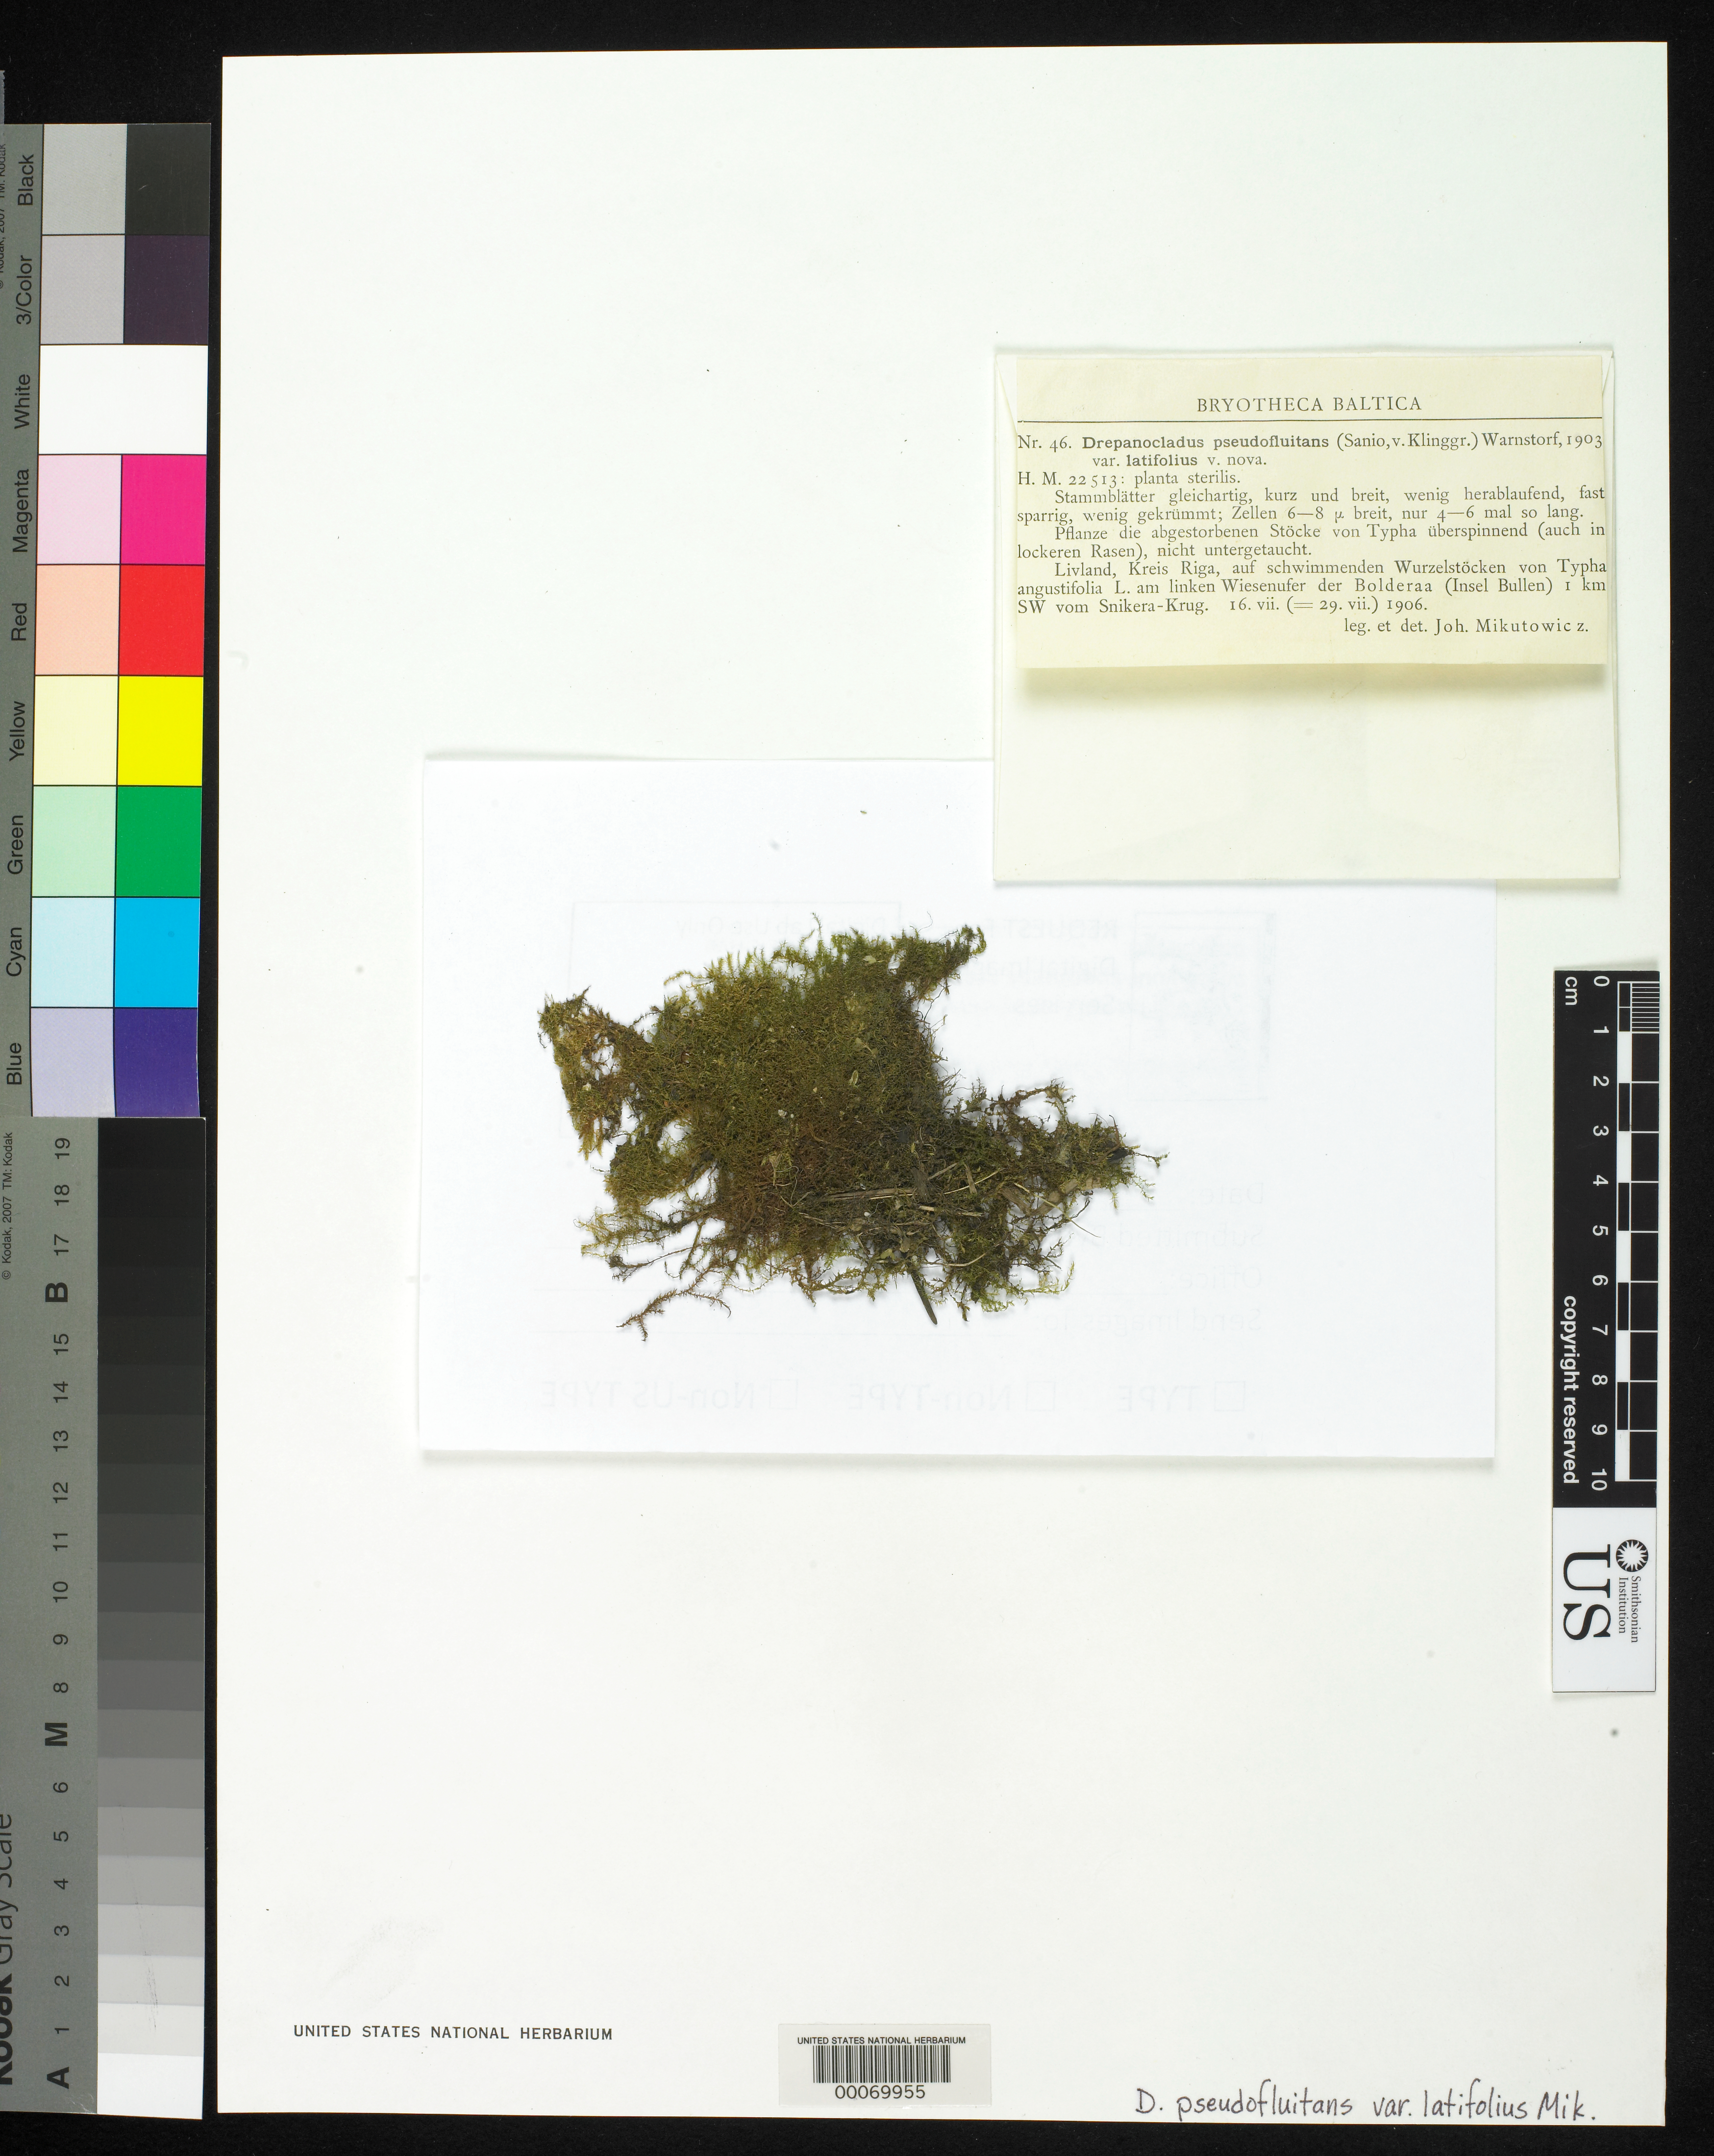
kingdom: Plantae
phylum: Bryophyta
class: Bryopsida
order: Hypnales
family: Amblystegiaceae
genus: Drepanocladus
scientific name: Drepanocladus pseudofluitans var. latifolius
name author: Mikut.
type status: Isotype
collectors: J. Mikutowicz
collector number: Bryoth. Balt. 46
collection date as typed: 16 Jul 1906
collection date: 1906-07-16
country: Latvia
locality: Area of Riga, left bank of Lielupe R., 1 km SW of Snikera-Krug, Bullen Is.